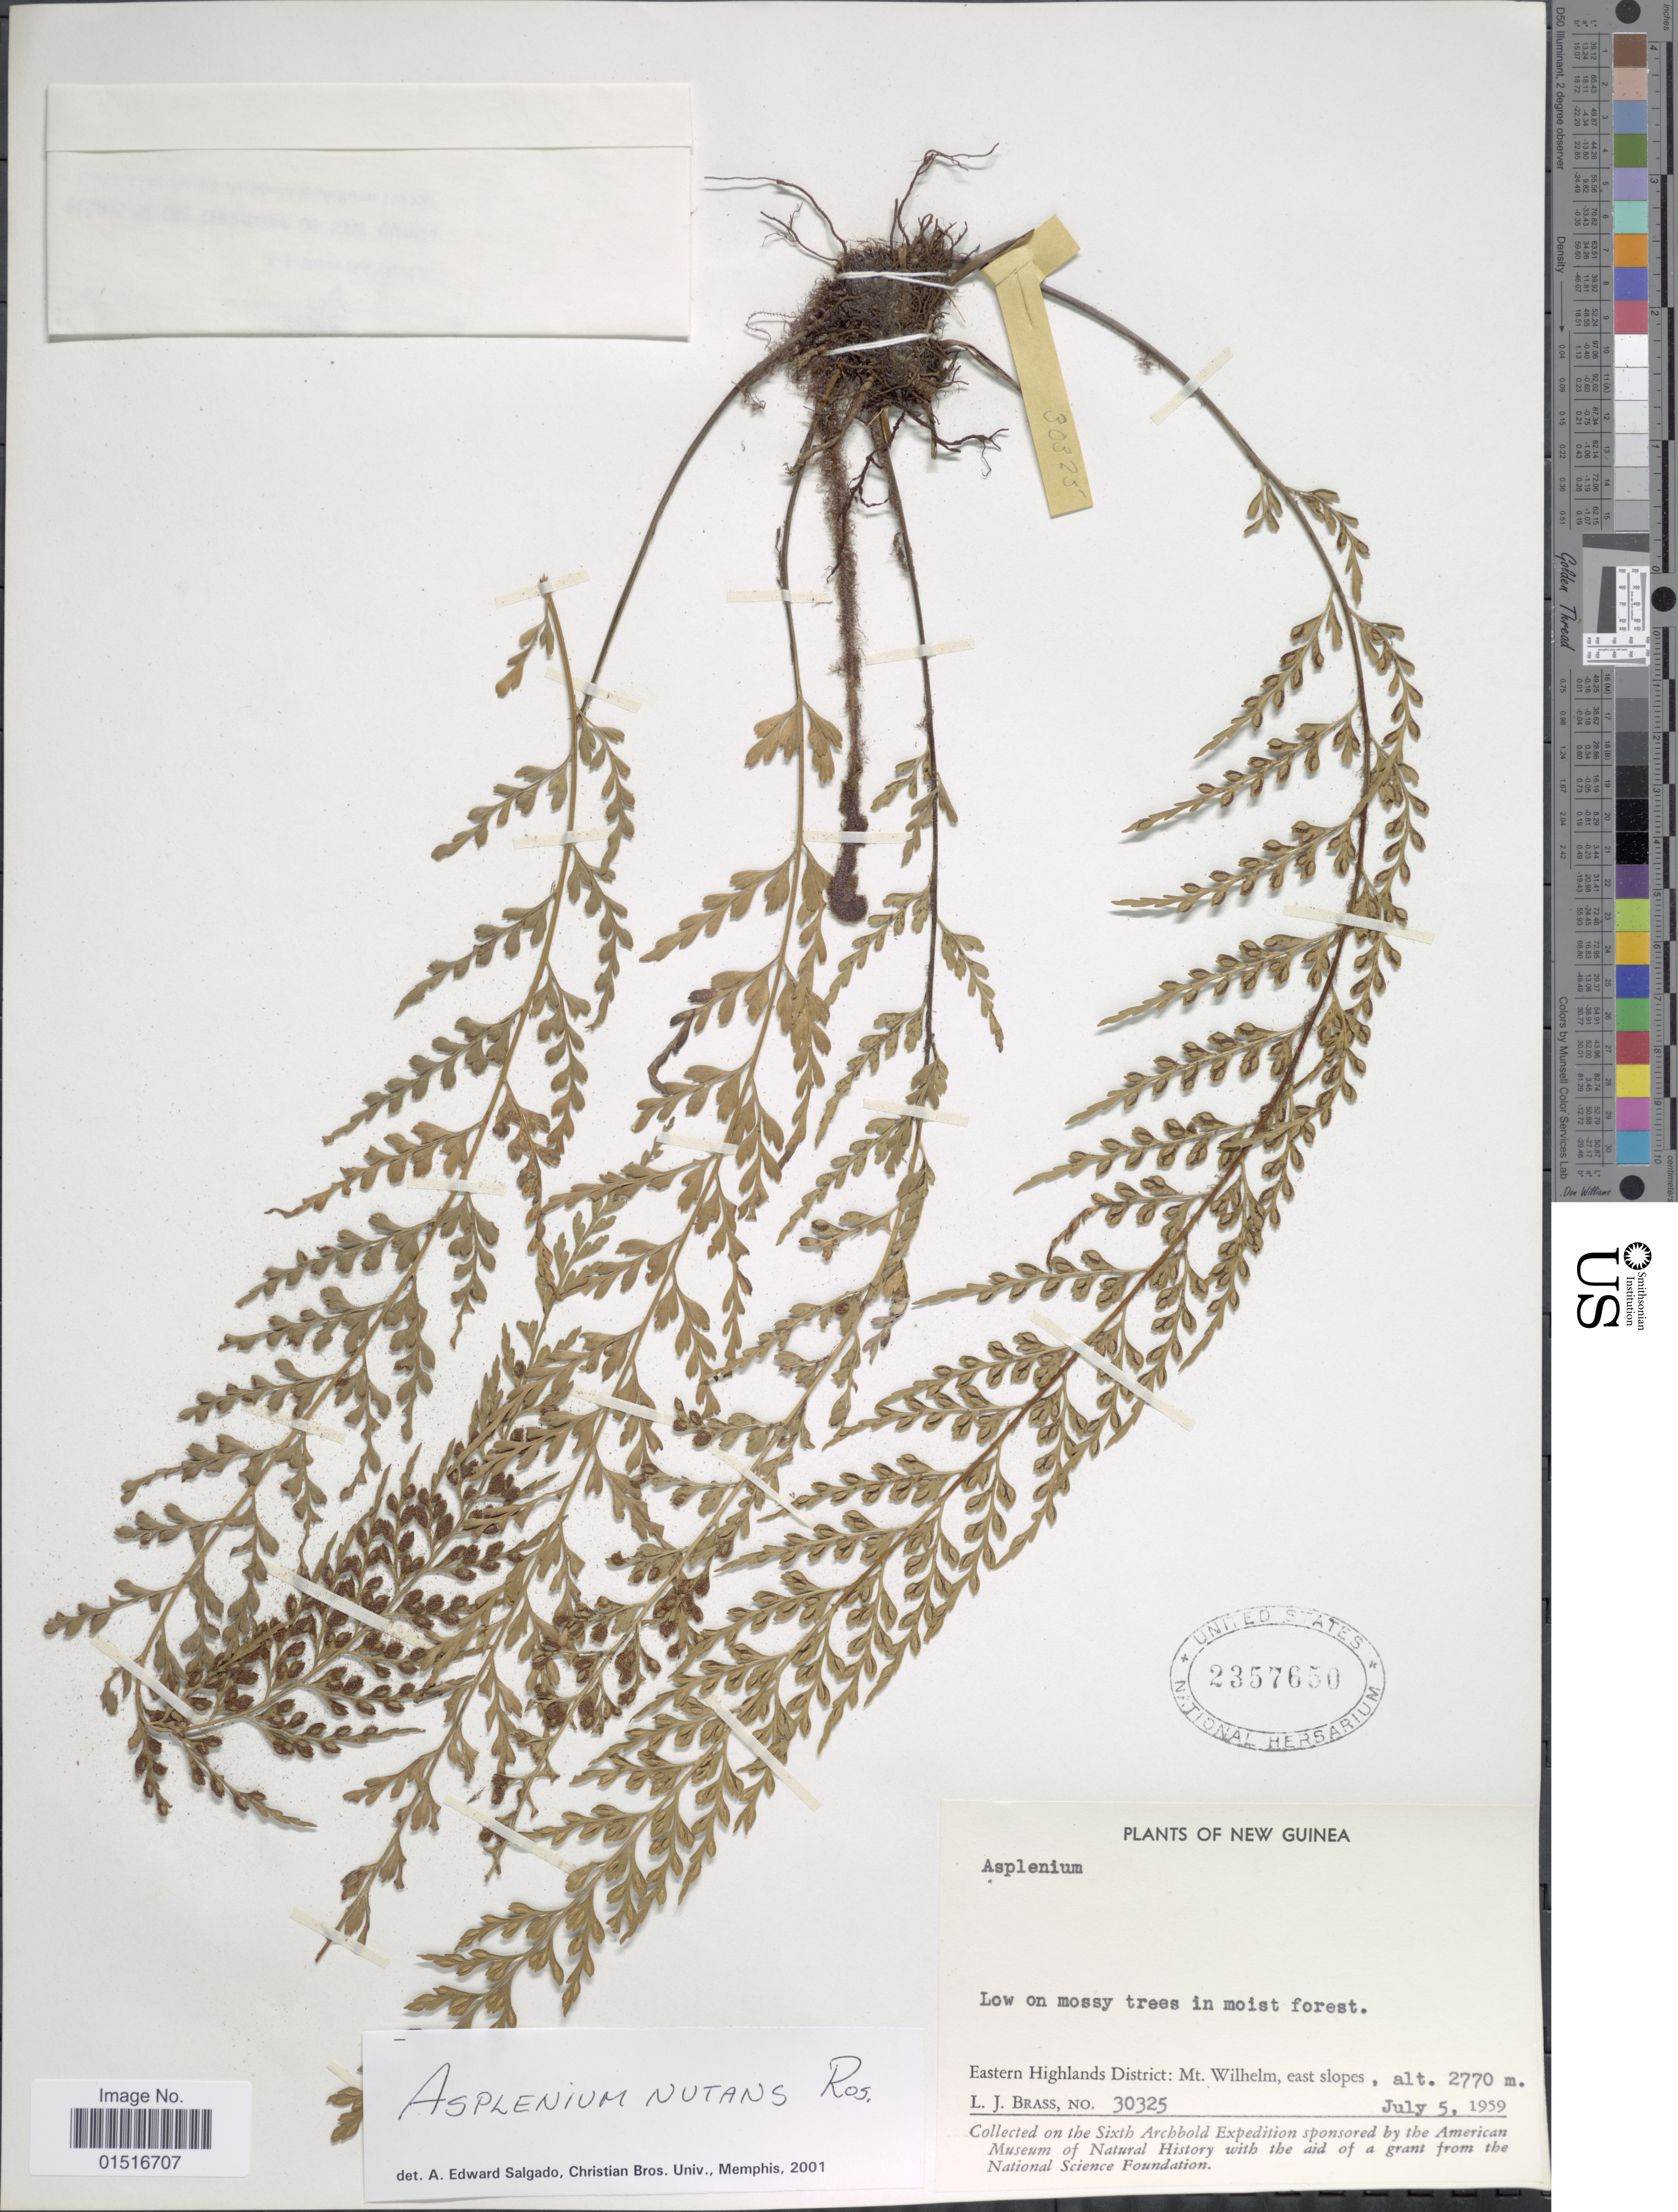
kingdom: Plantae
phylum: Tracheophyta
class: Polypodiopsida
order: Polypodiales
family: Aspleniaceae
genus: Asplenium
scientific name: Asplenium nutans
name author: Rosenst.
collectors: L. J. Brass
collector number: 30325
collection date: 1959-07-05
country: Papua New Guinea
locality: New Guinea. Eastern Highlands District: Mt. Wilhelm, east slopes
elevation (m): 2770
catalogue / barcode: US 2357650